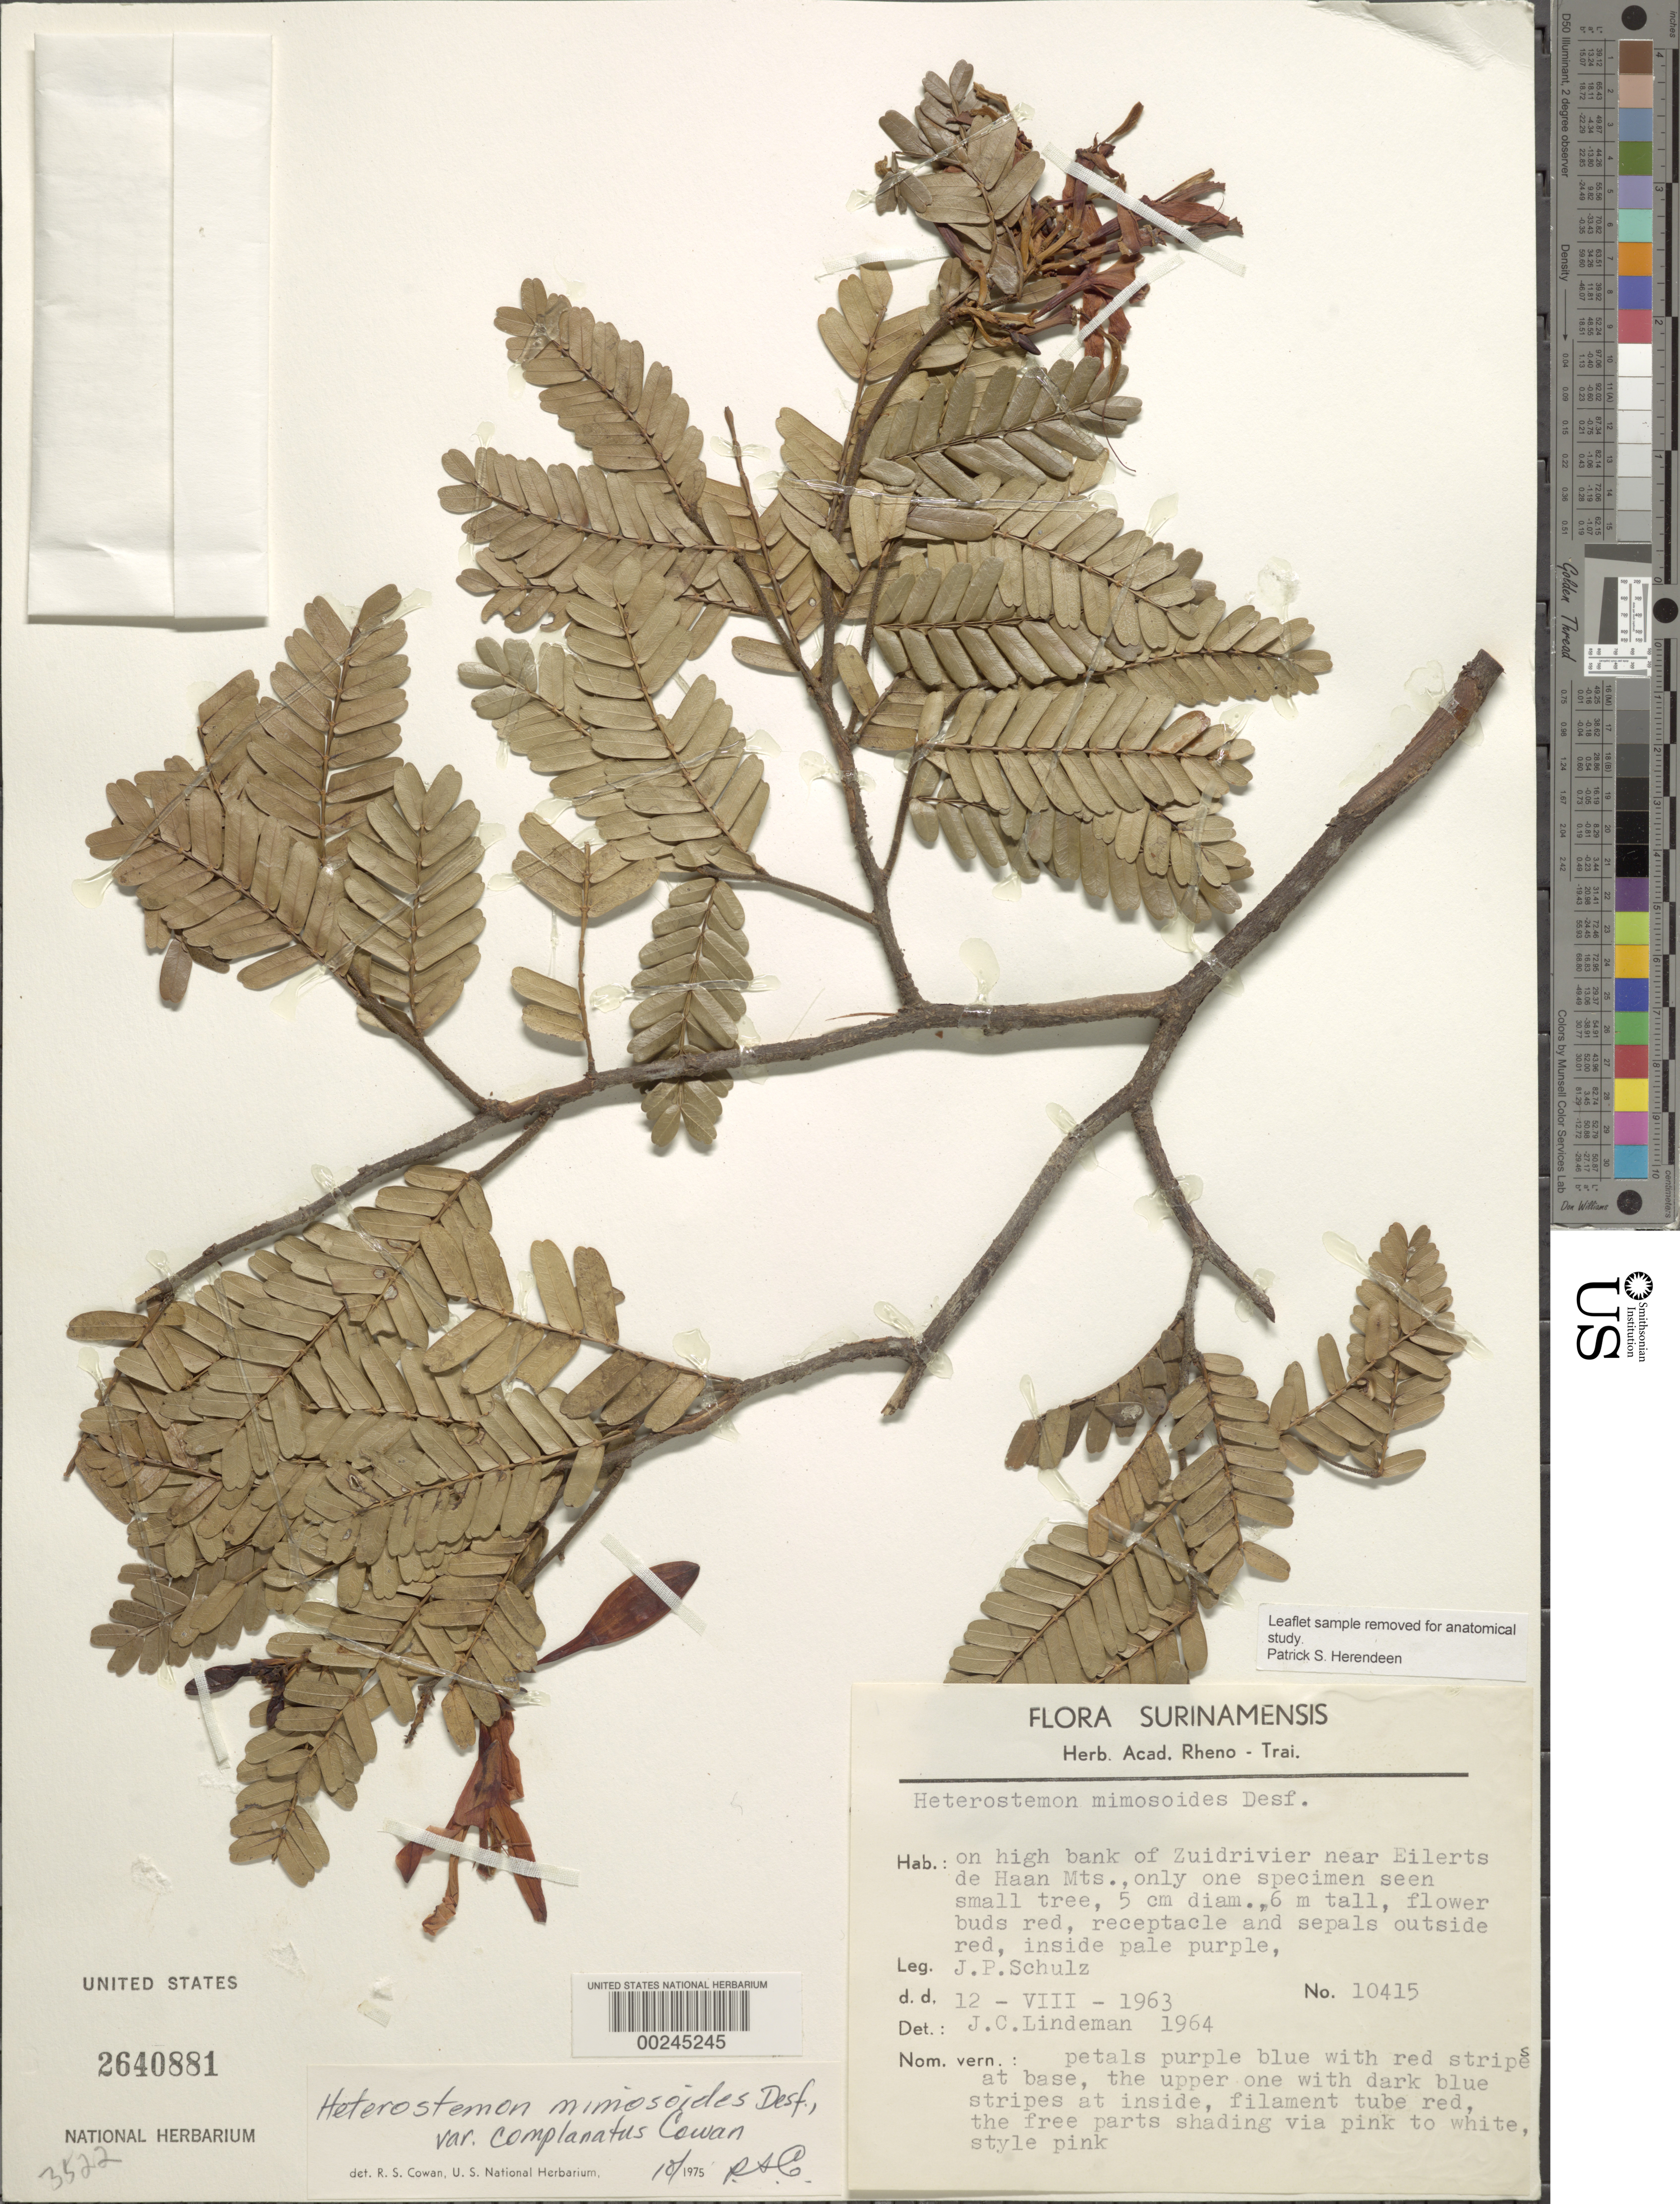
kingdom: Plantae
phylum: Tracheophyta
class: Magnoliopsida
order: Fabales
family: Fabaceae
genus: Heterostemon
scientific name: Heterostemon mimosoides var. complanatus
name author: R.S. Cowan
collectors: J. P. Schulz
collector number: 10415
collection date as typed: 12 Aug 1963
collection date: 1963-08-12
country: Suriname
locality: On high bank of zuid river near eilerts de haan mts.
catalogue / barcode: US 2640881